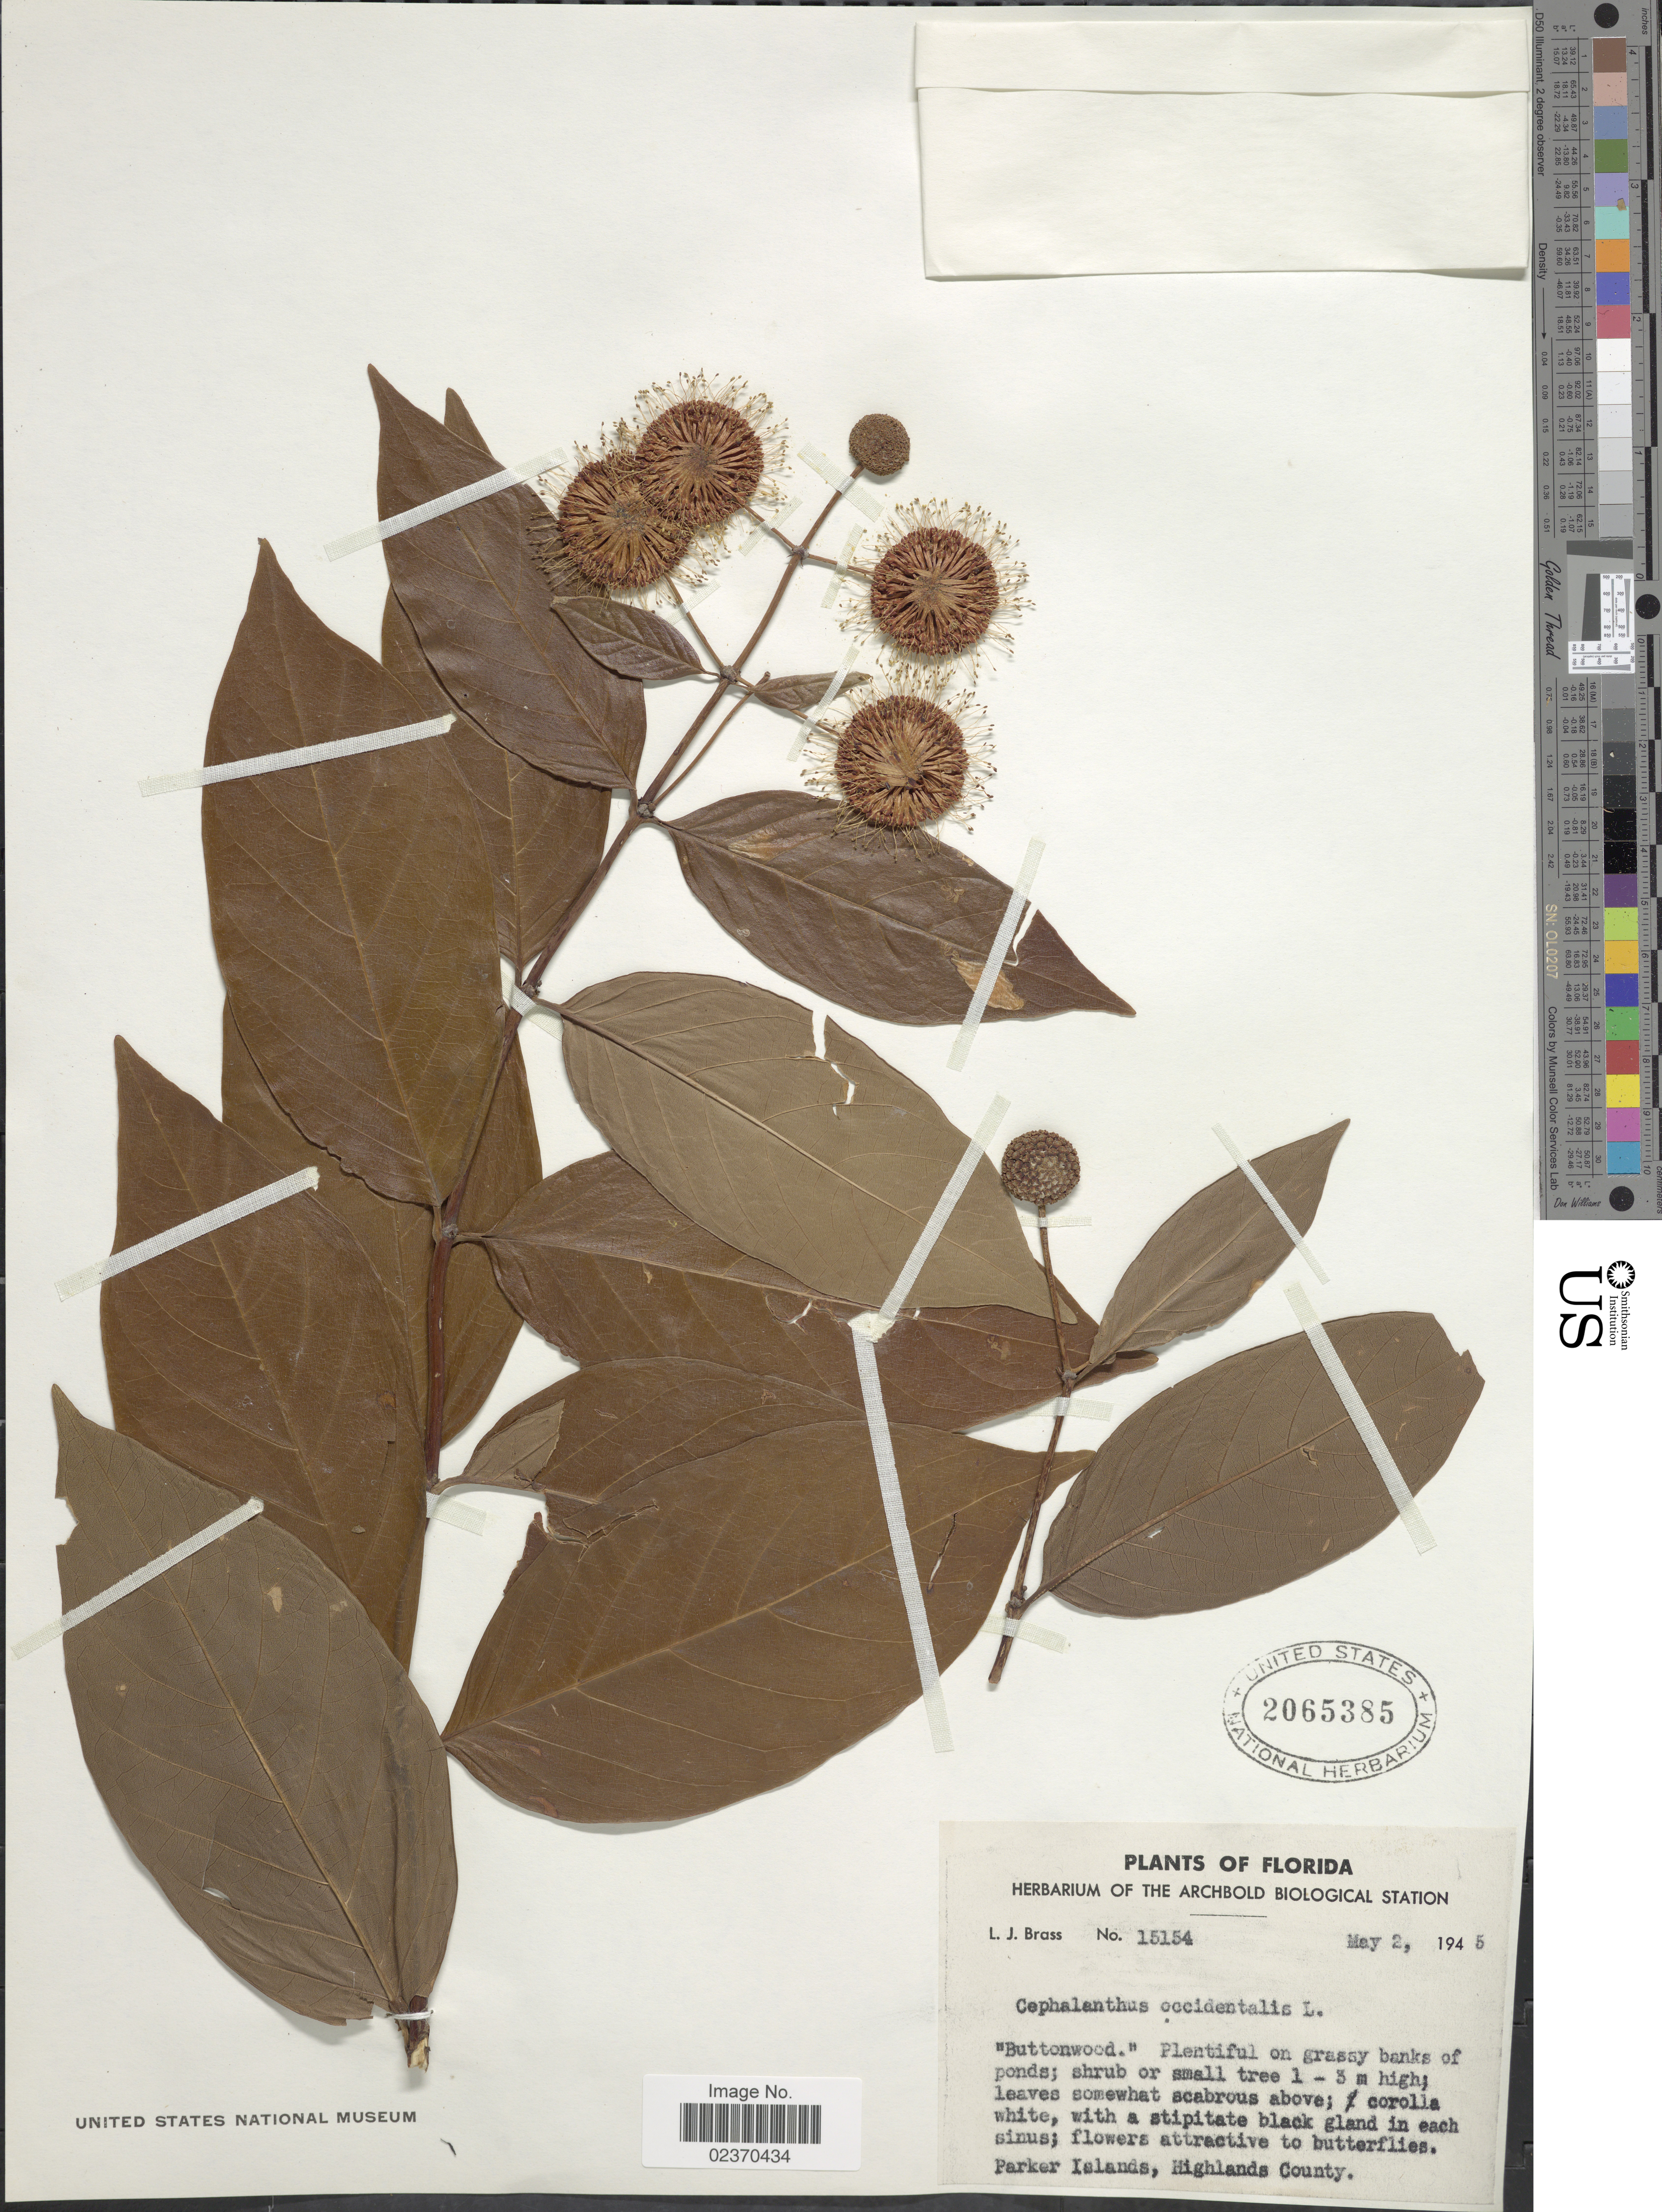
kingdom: Plantae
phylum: Tracheophyta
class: Magnoliopsida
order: Gentianales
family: Rubiaceae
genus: Cephalanthus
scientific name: Cephalanthus occidentalis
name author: L.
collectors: L. J. Brass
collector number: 15154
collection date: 1945-05-02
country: United States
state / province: Florida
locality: Parker Islands, Highlands County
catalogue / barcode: US 2065385